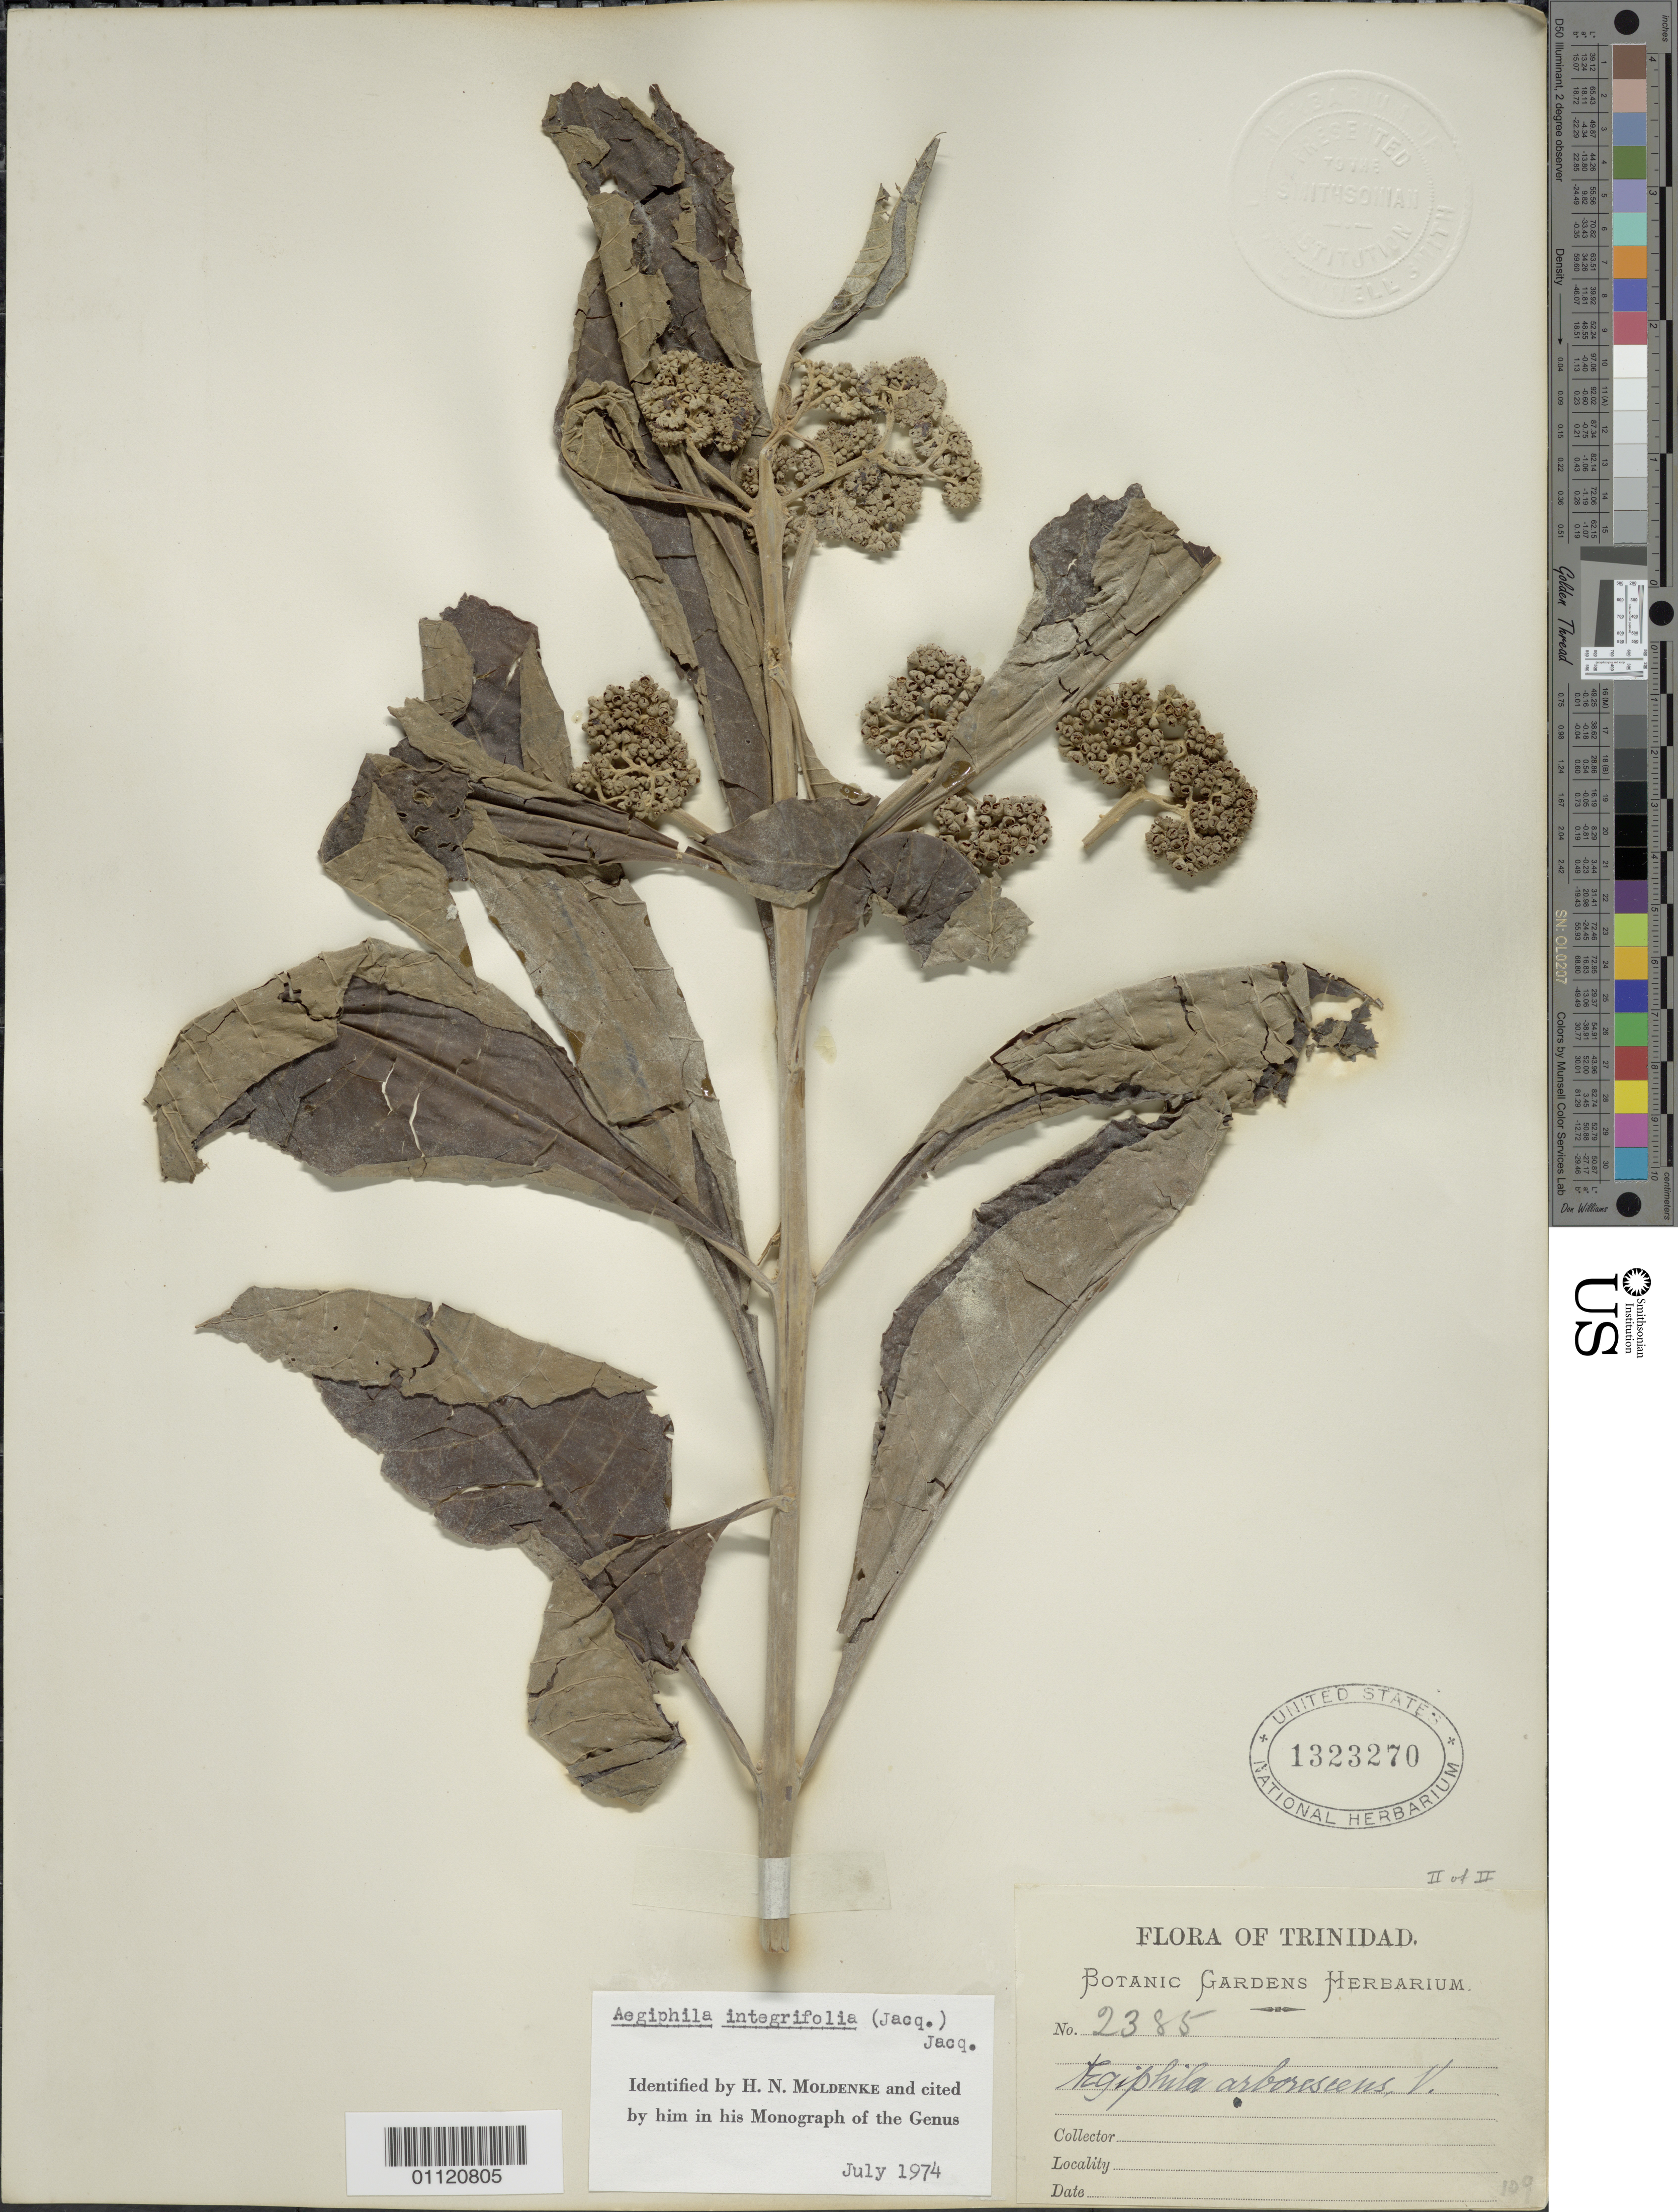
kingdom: Plantae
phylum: Tracheophyta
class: Magnoliopsida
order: Lamiales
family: Lamiaceae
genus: Aegiphila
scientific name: Aegiphila integrifolia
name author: (Jacq.) B.D. Jacks.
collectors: Botanic Gardens Herbarium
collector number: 2385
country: Trinidad and Tobago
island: Trinidad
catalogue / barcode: US 1323270